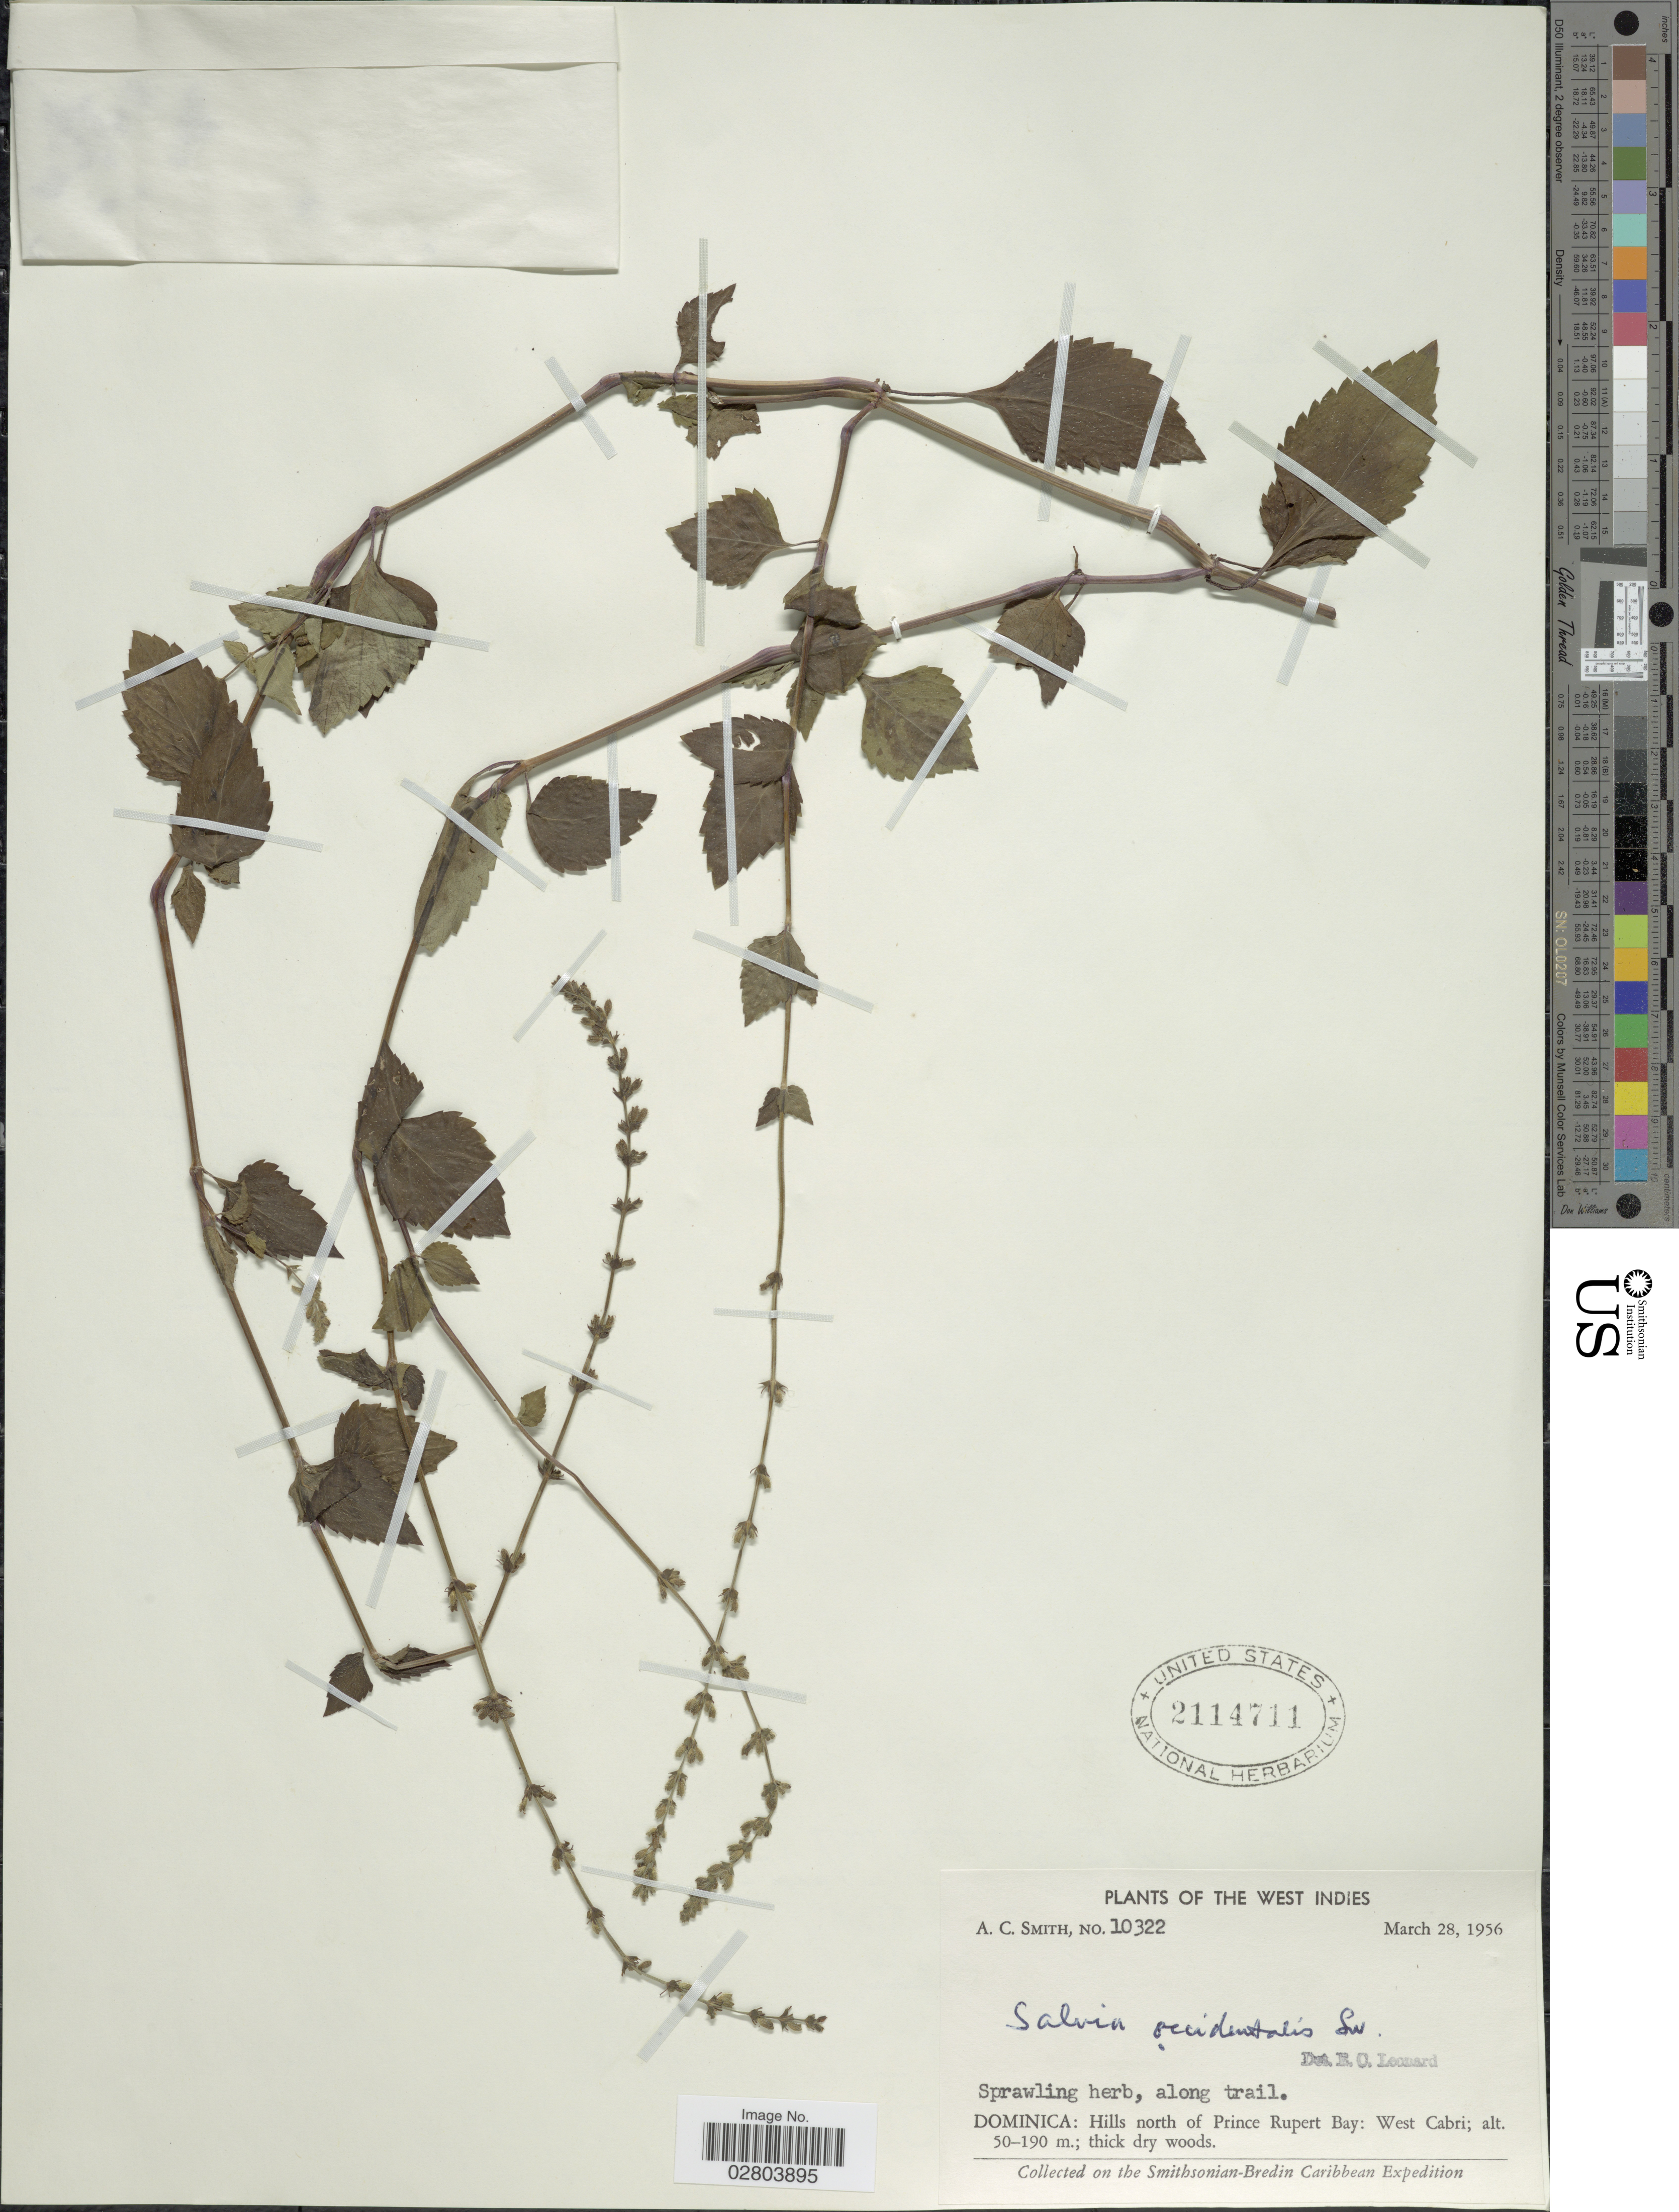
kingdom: Plantae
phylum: Tracheophyta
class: Magnoliopsida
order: Lamiales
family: Lamiaceae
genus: Salvia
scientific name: Salvia occidentalis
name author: Sw.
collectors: A. C. Smith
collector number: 10322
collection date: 1956-03-28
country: Dominica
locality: West Indies. Hills north of Prince Rupert Bay: West Cabri.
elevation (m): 50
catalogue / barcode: US 2114711